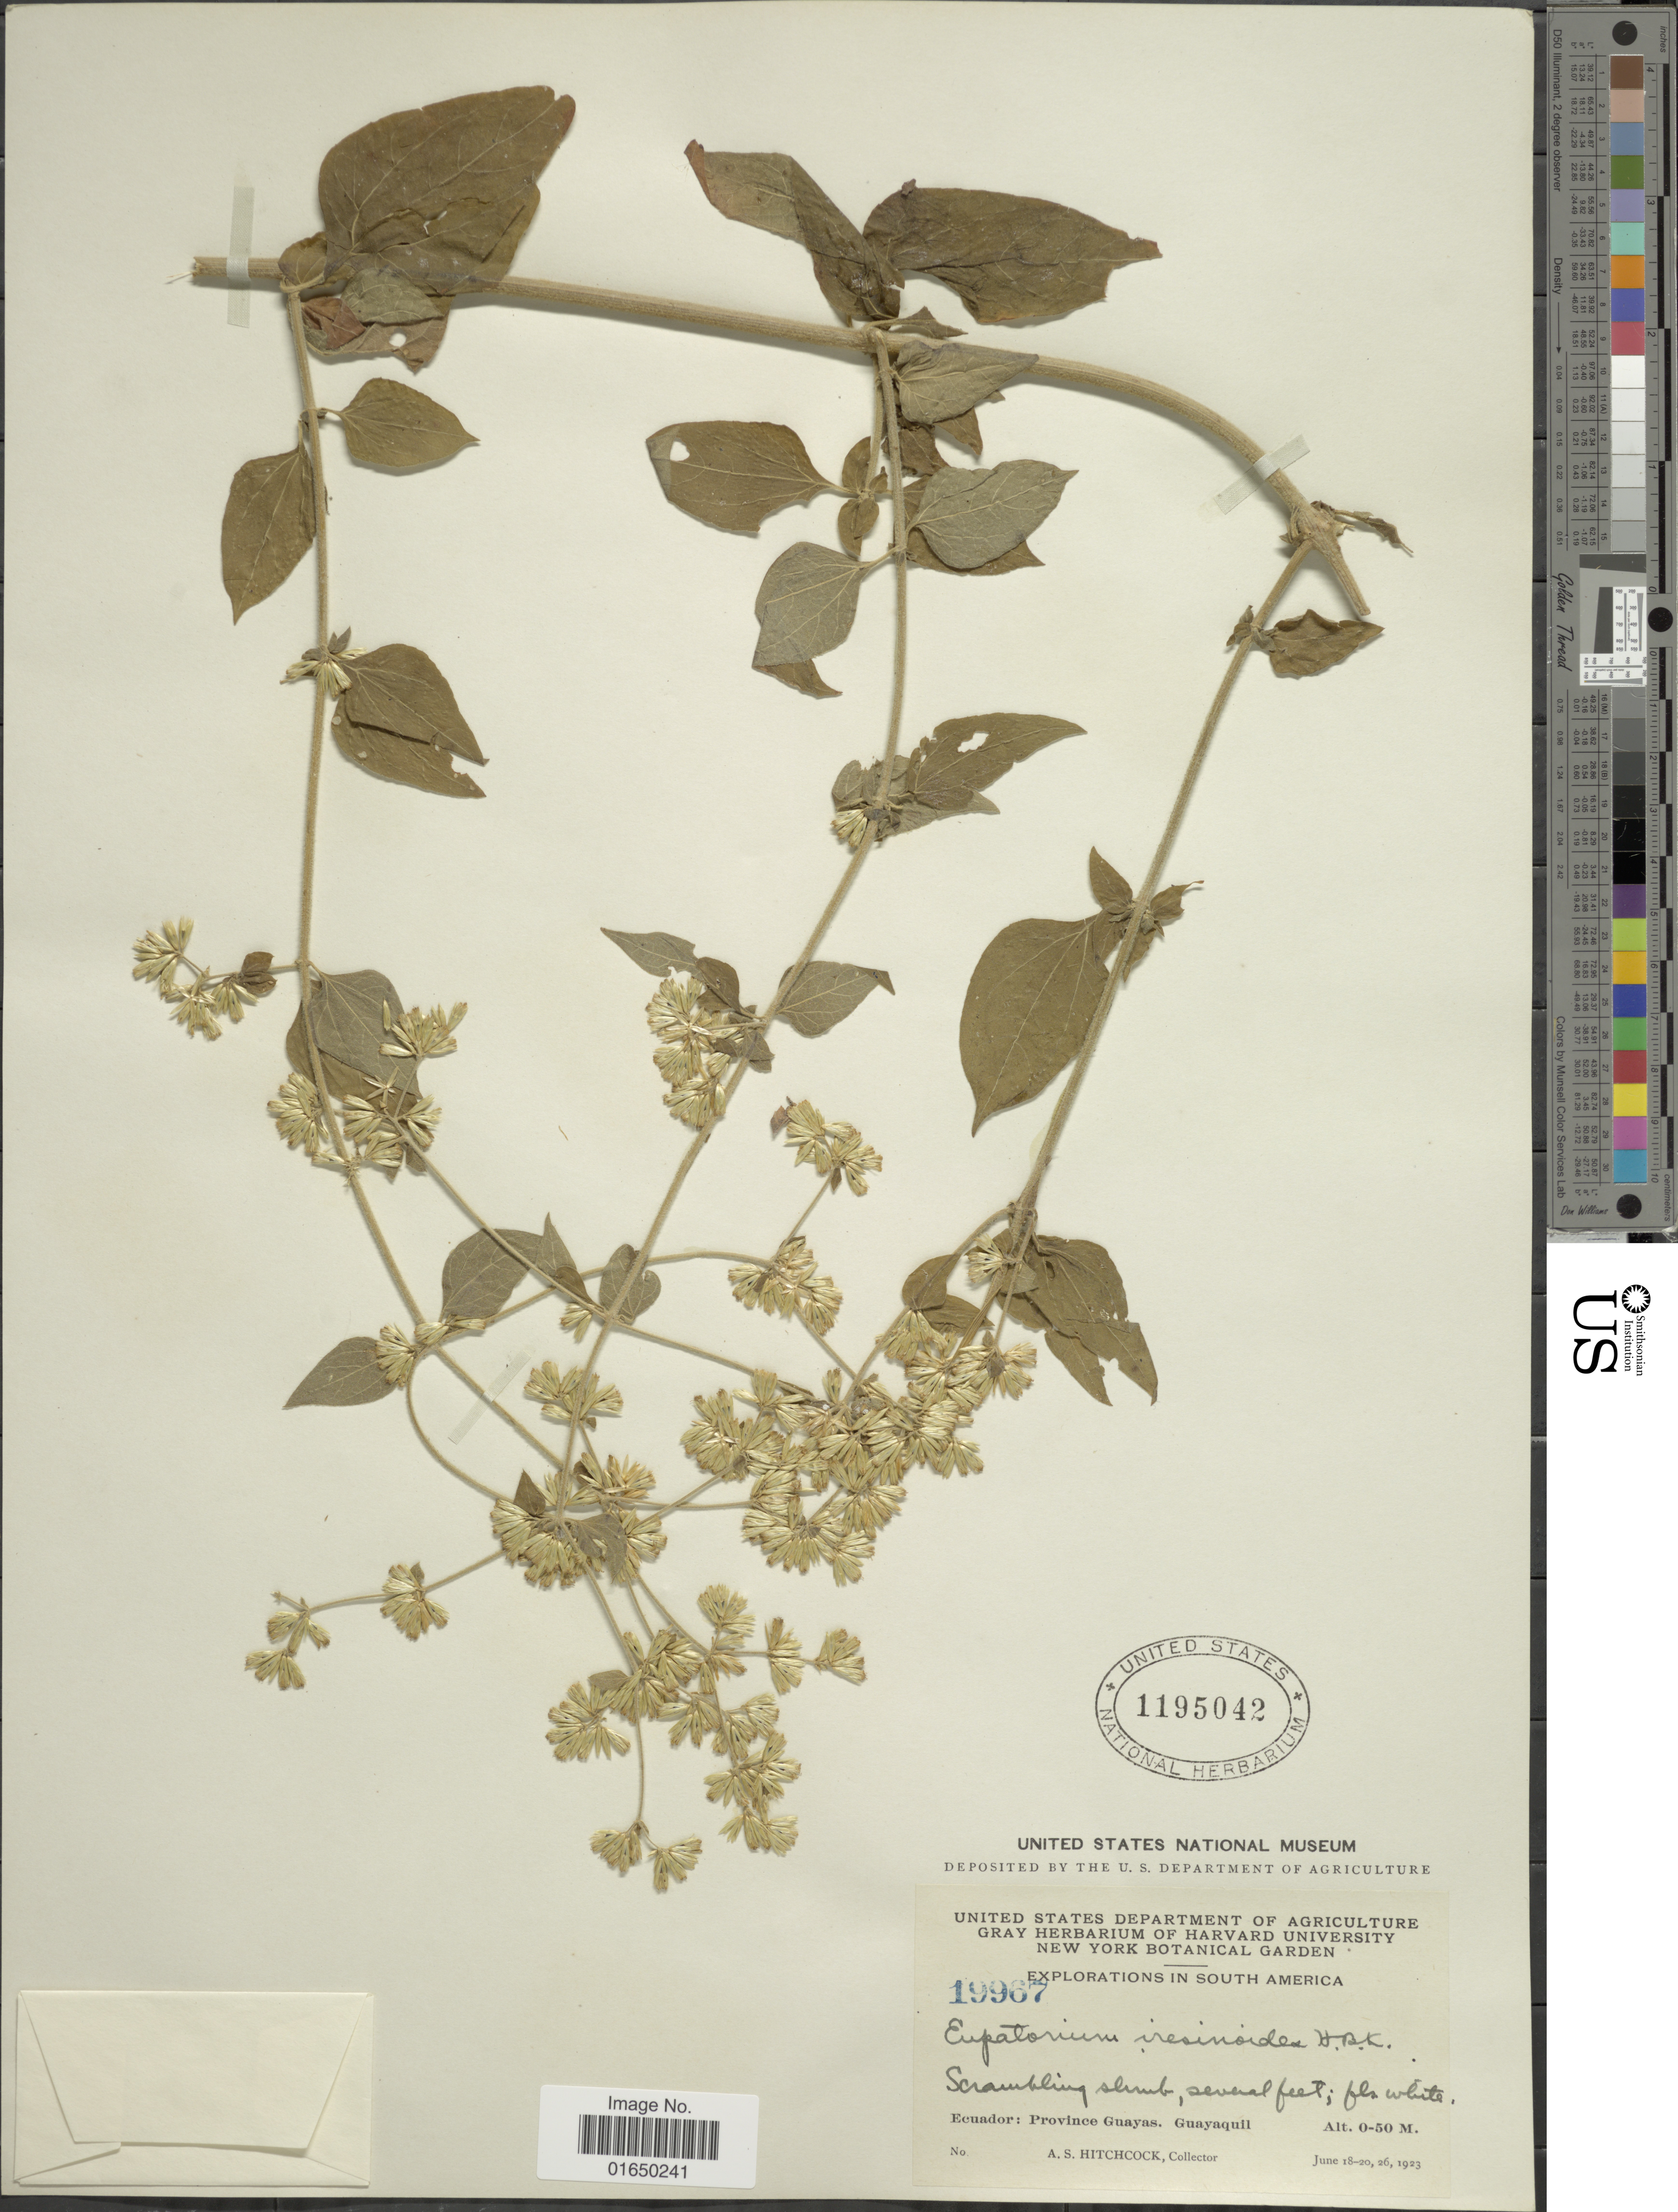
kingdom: Plantae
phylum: Tracheophyta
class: Magnoliopsida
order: Asterales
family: Asteraceae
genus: Condylidium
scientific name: Condylidium iresinoides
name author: (Kunth) R.M. King & H. Rob.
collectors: A. S. Hitchcock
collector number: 19967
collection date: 1923-06-18/1923-06-26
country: Ecuador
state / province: Guayas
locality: Guayaquil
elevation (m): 0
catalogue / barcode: US 1195042